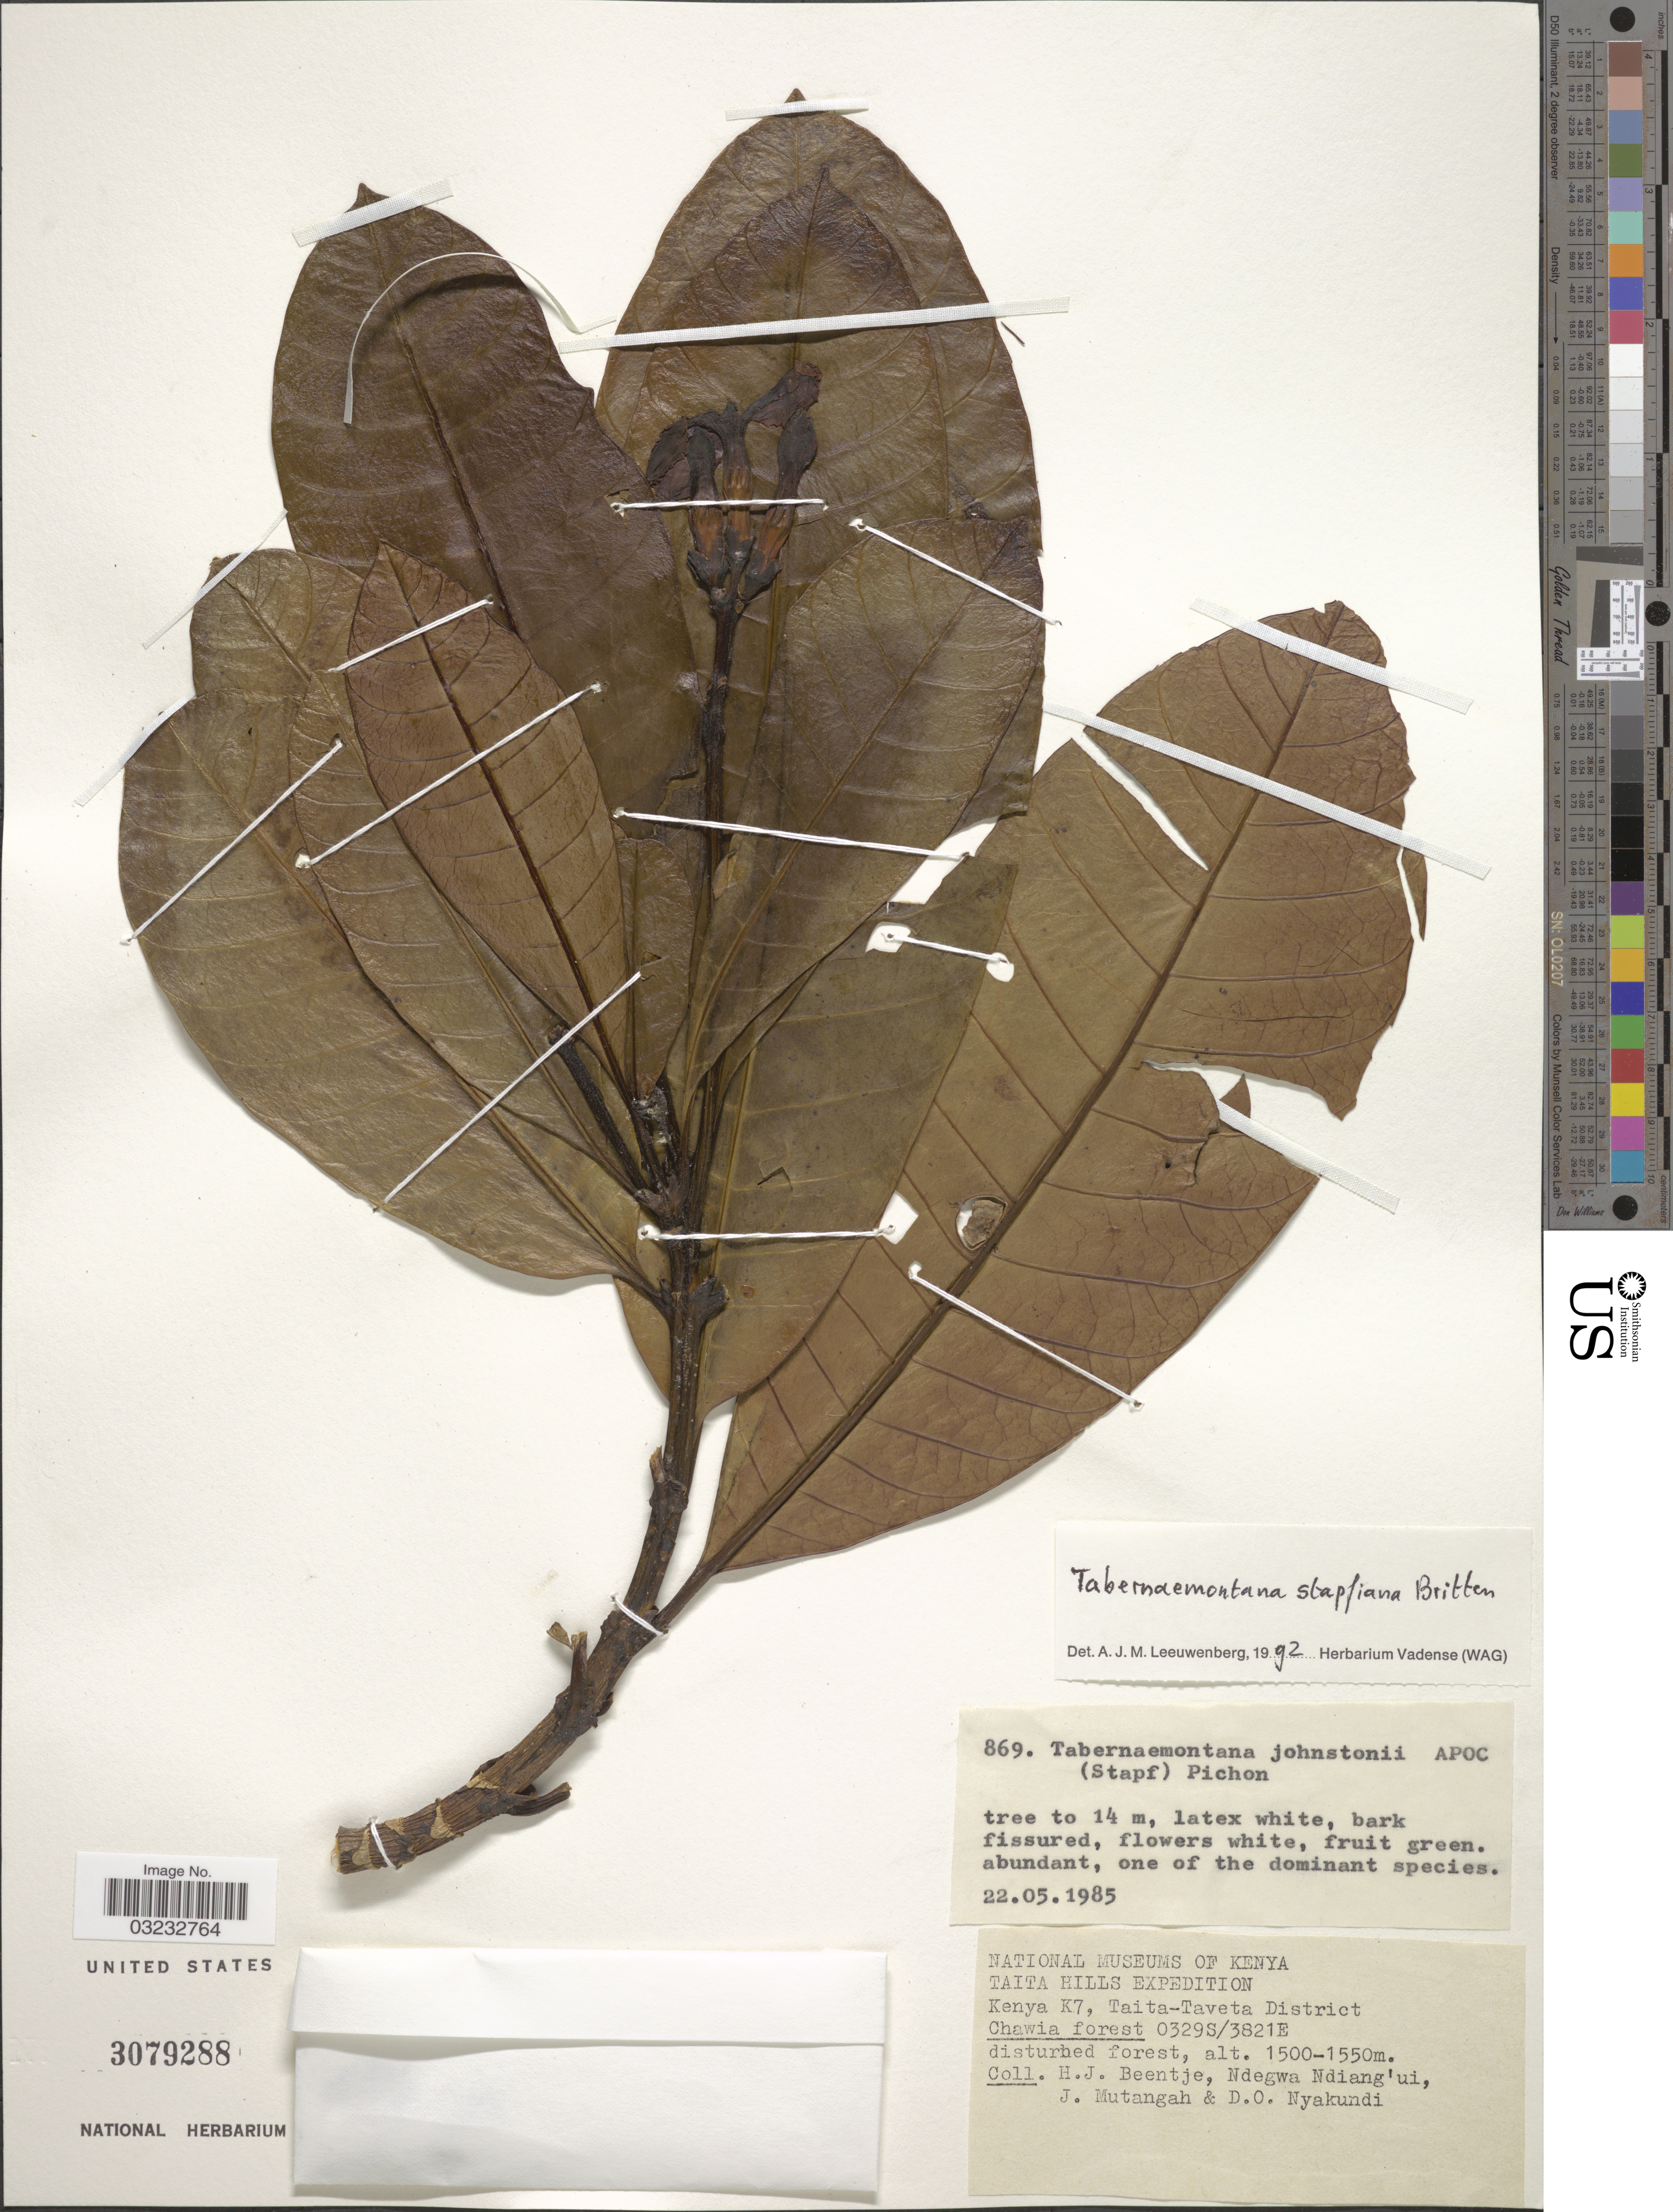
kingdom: Plantae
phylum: Tracheophyta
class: Magnoliopsida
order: Gentianales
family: Apocynaceae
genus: Tabernaemontana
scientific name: Tabernaemontana stapfiana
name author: Britten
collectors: H. J. Beentje, Ndegwa Ndiang'ui, J. Mutangah & D. Nyakundi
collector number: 869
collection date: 1985-05-22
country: Kenya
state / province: Taita Taveta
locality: Taita Hills. Kenya K7, Taita-Taveta District.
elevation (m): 1500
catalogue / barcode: US 3079288